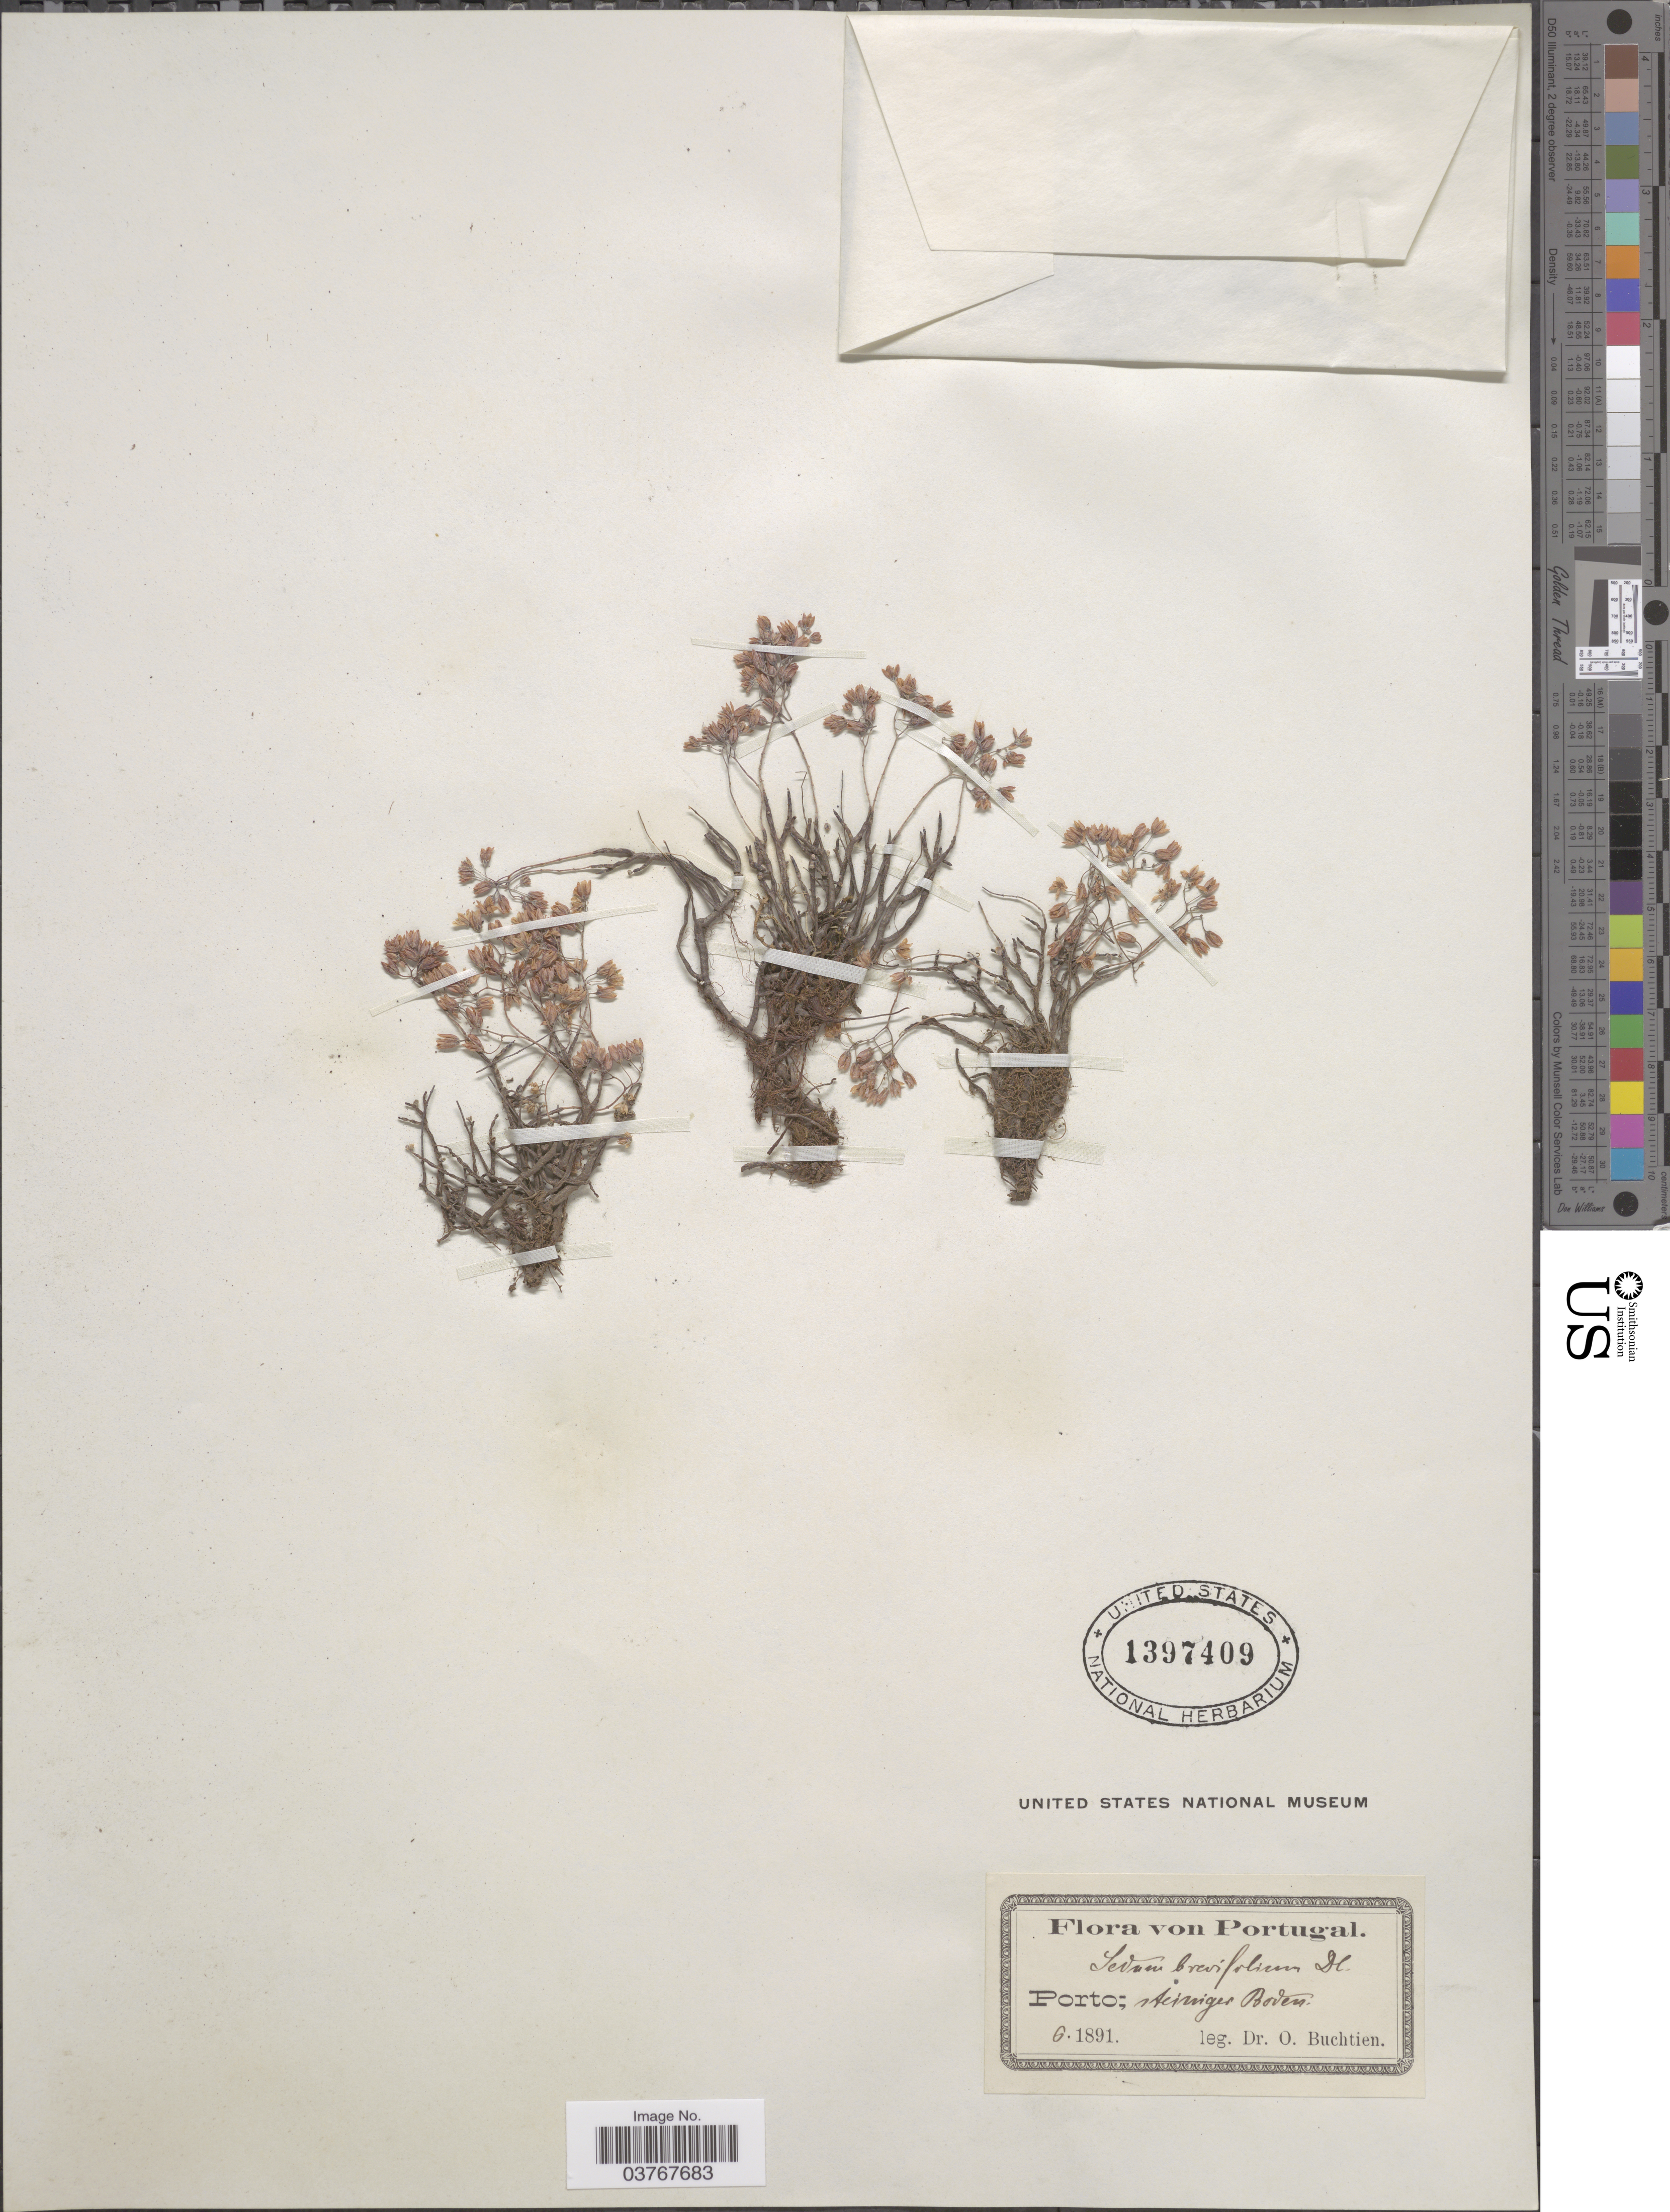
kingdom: Plantae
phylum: Tracheophyta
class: Magnoliopsida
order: Saxifragales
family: Crassulaceae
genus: Sedum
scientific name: Sedum brevifolium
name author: DC.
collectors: O. Buchtien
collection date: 1891-06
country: Portugal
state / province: Porto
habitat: steiniger boden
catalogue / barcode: US 1397409